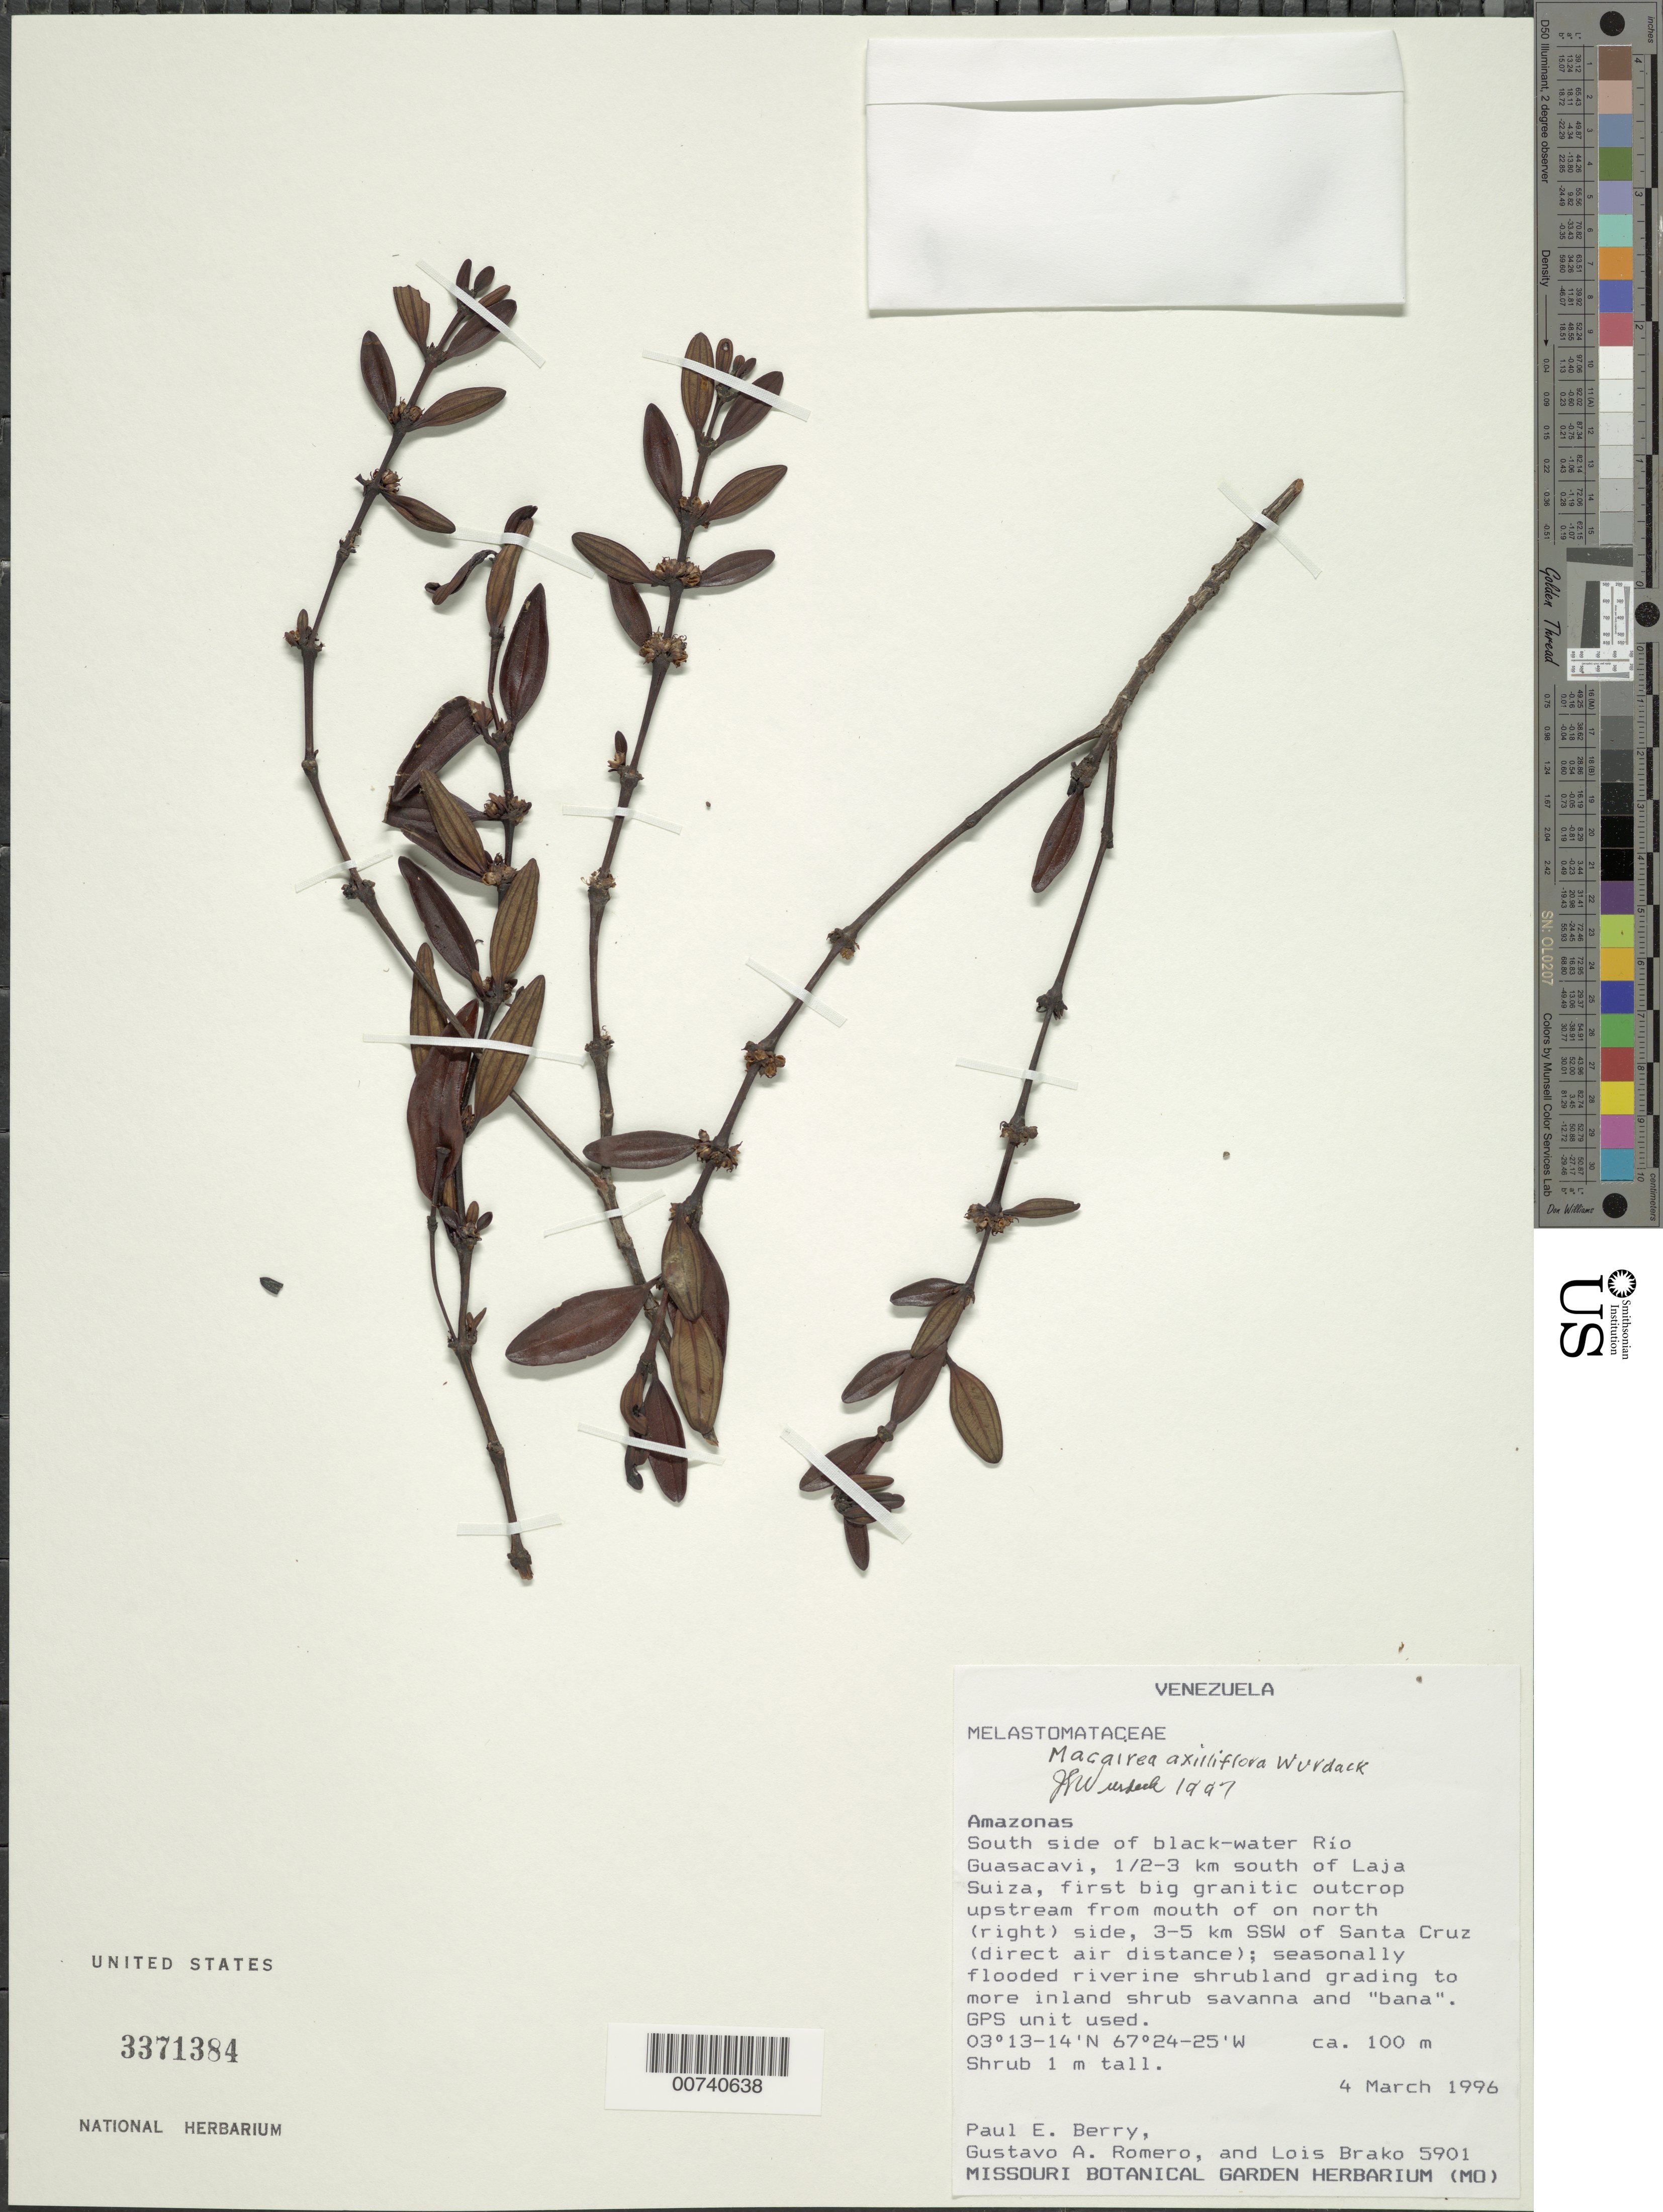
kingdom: Plantae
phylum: Tracheophyta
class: Magnoliopsida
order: Myrtales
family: Melastomataceae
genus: Macairea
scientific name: Macairea axilliflora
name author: Wurdack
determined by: Wurdack, John J., (US), US (UNITED STATES)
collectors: P. E. Berry, A. Romero & L. Brako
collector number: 5901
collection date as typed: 4-Mar-96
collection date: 1996-03-04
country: Venezuela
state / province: Amazonas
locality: Río Guasacavi, 0.5-3 km south of Laja Suiza, first big granitic outcrop upstream from the mouth of on north (right) side, 3-5 km SSW of Santa Cruz (direct air distance)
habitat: Seasonally flooded riverrine shrubland grading to more inland shrub savana and "bana"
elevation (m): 100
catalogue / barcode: US 3371384